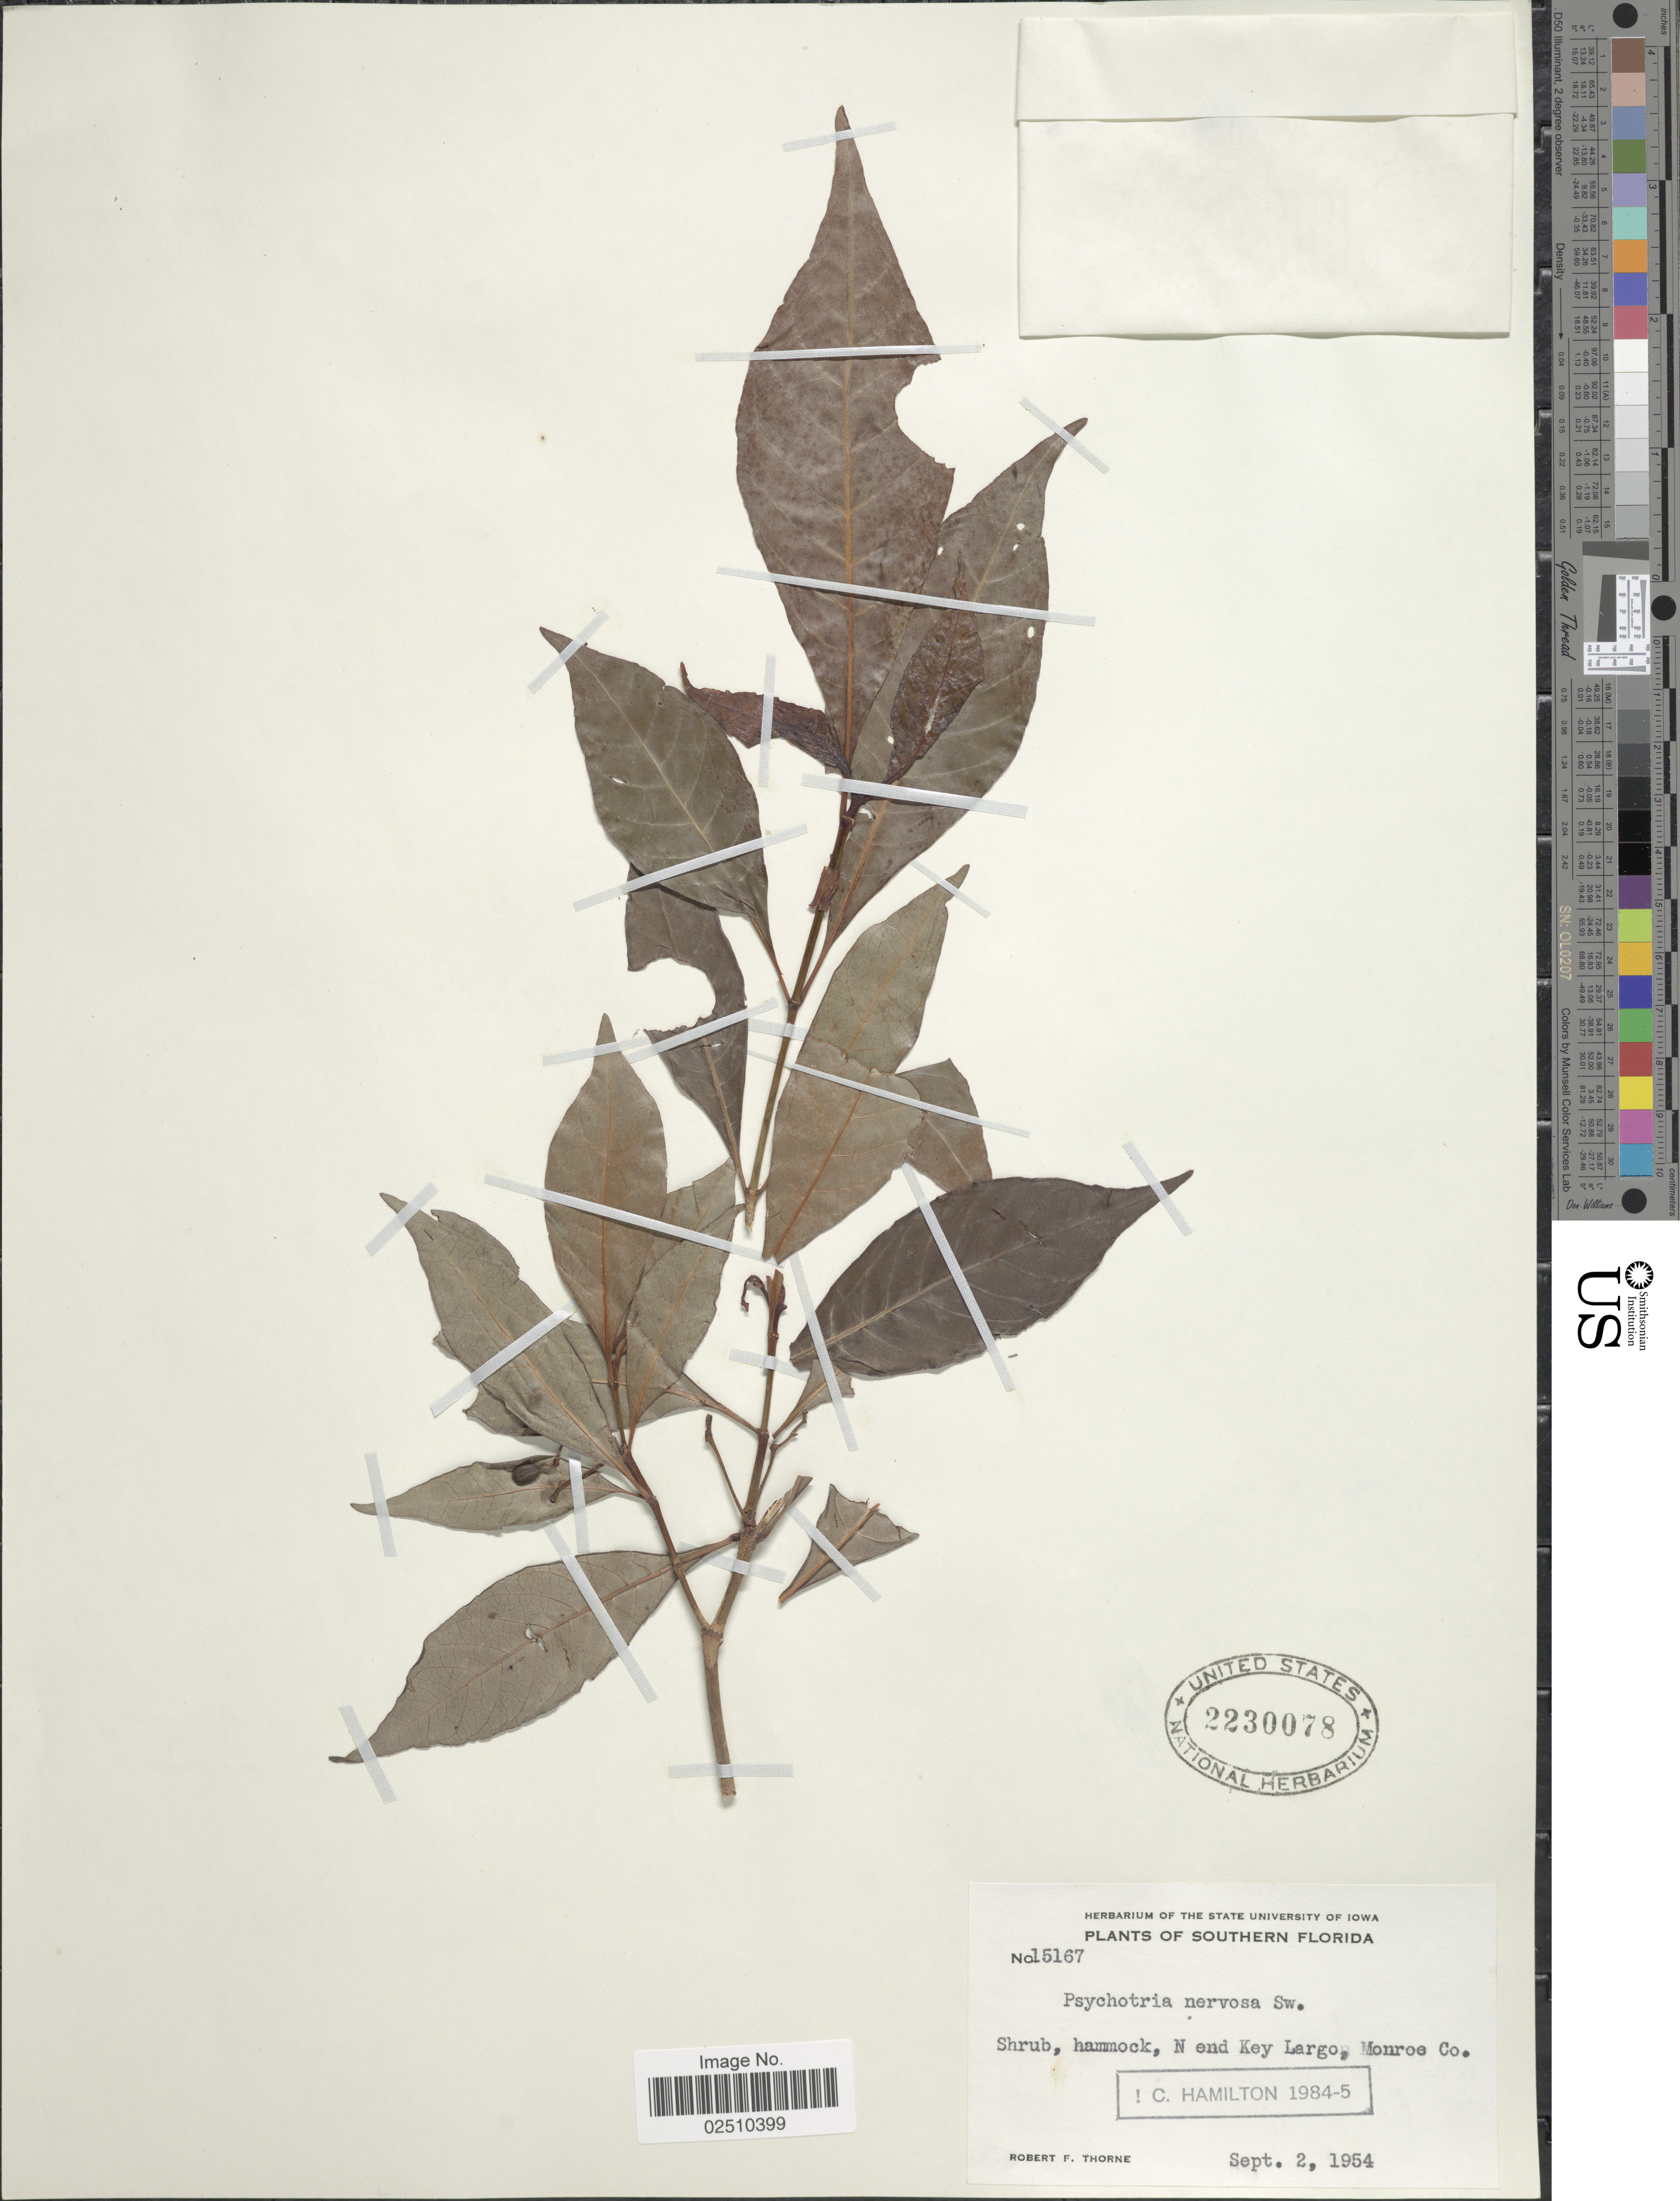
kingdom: Plantae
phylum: Tracheophyta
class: Magnoliopsida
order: Gentianales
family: Rubiaceae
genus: Psychotria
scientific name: Psychotria nervosa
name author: Sw.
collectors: R. F. Thorne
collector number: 15167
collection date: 1954-09-02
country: United States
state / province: Florida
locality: Southern Florida, hammock, N end Key Largo, Monroe Co.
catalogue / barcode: US 2230078